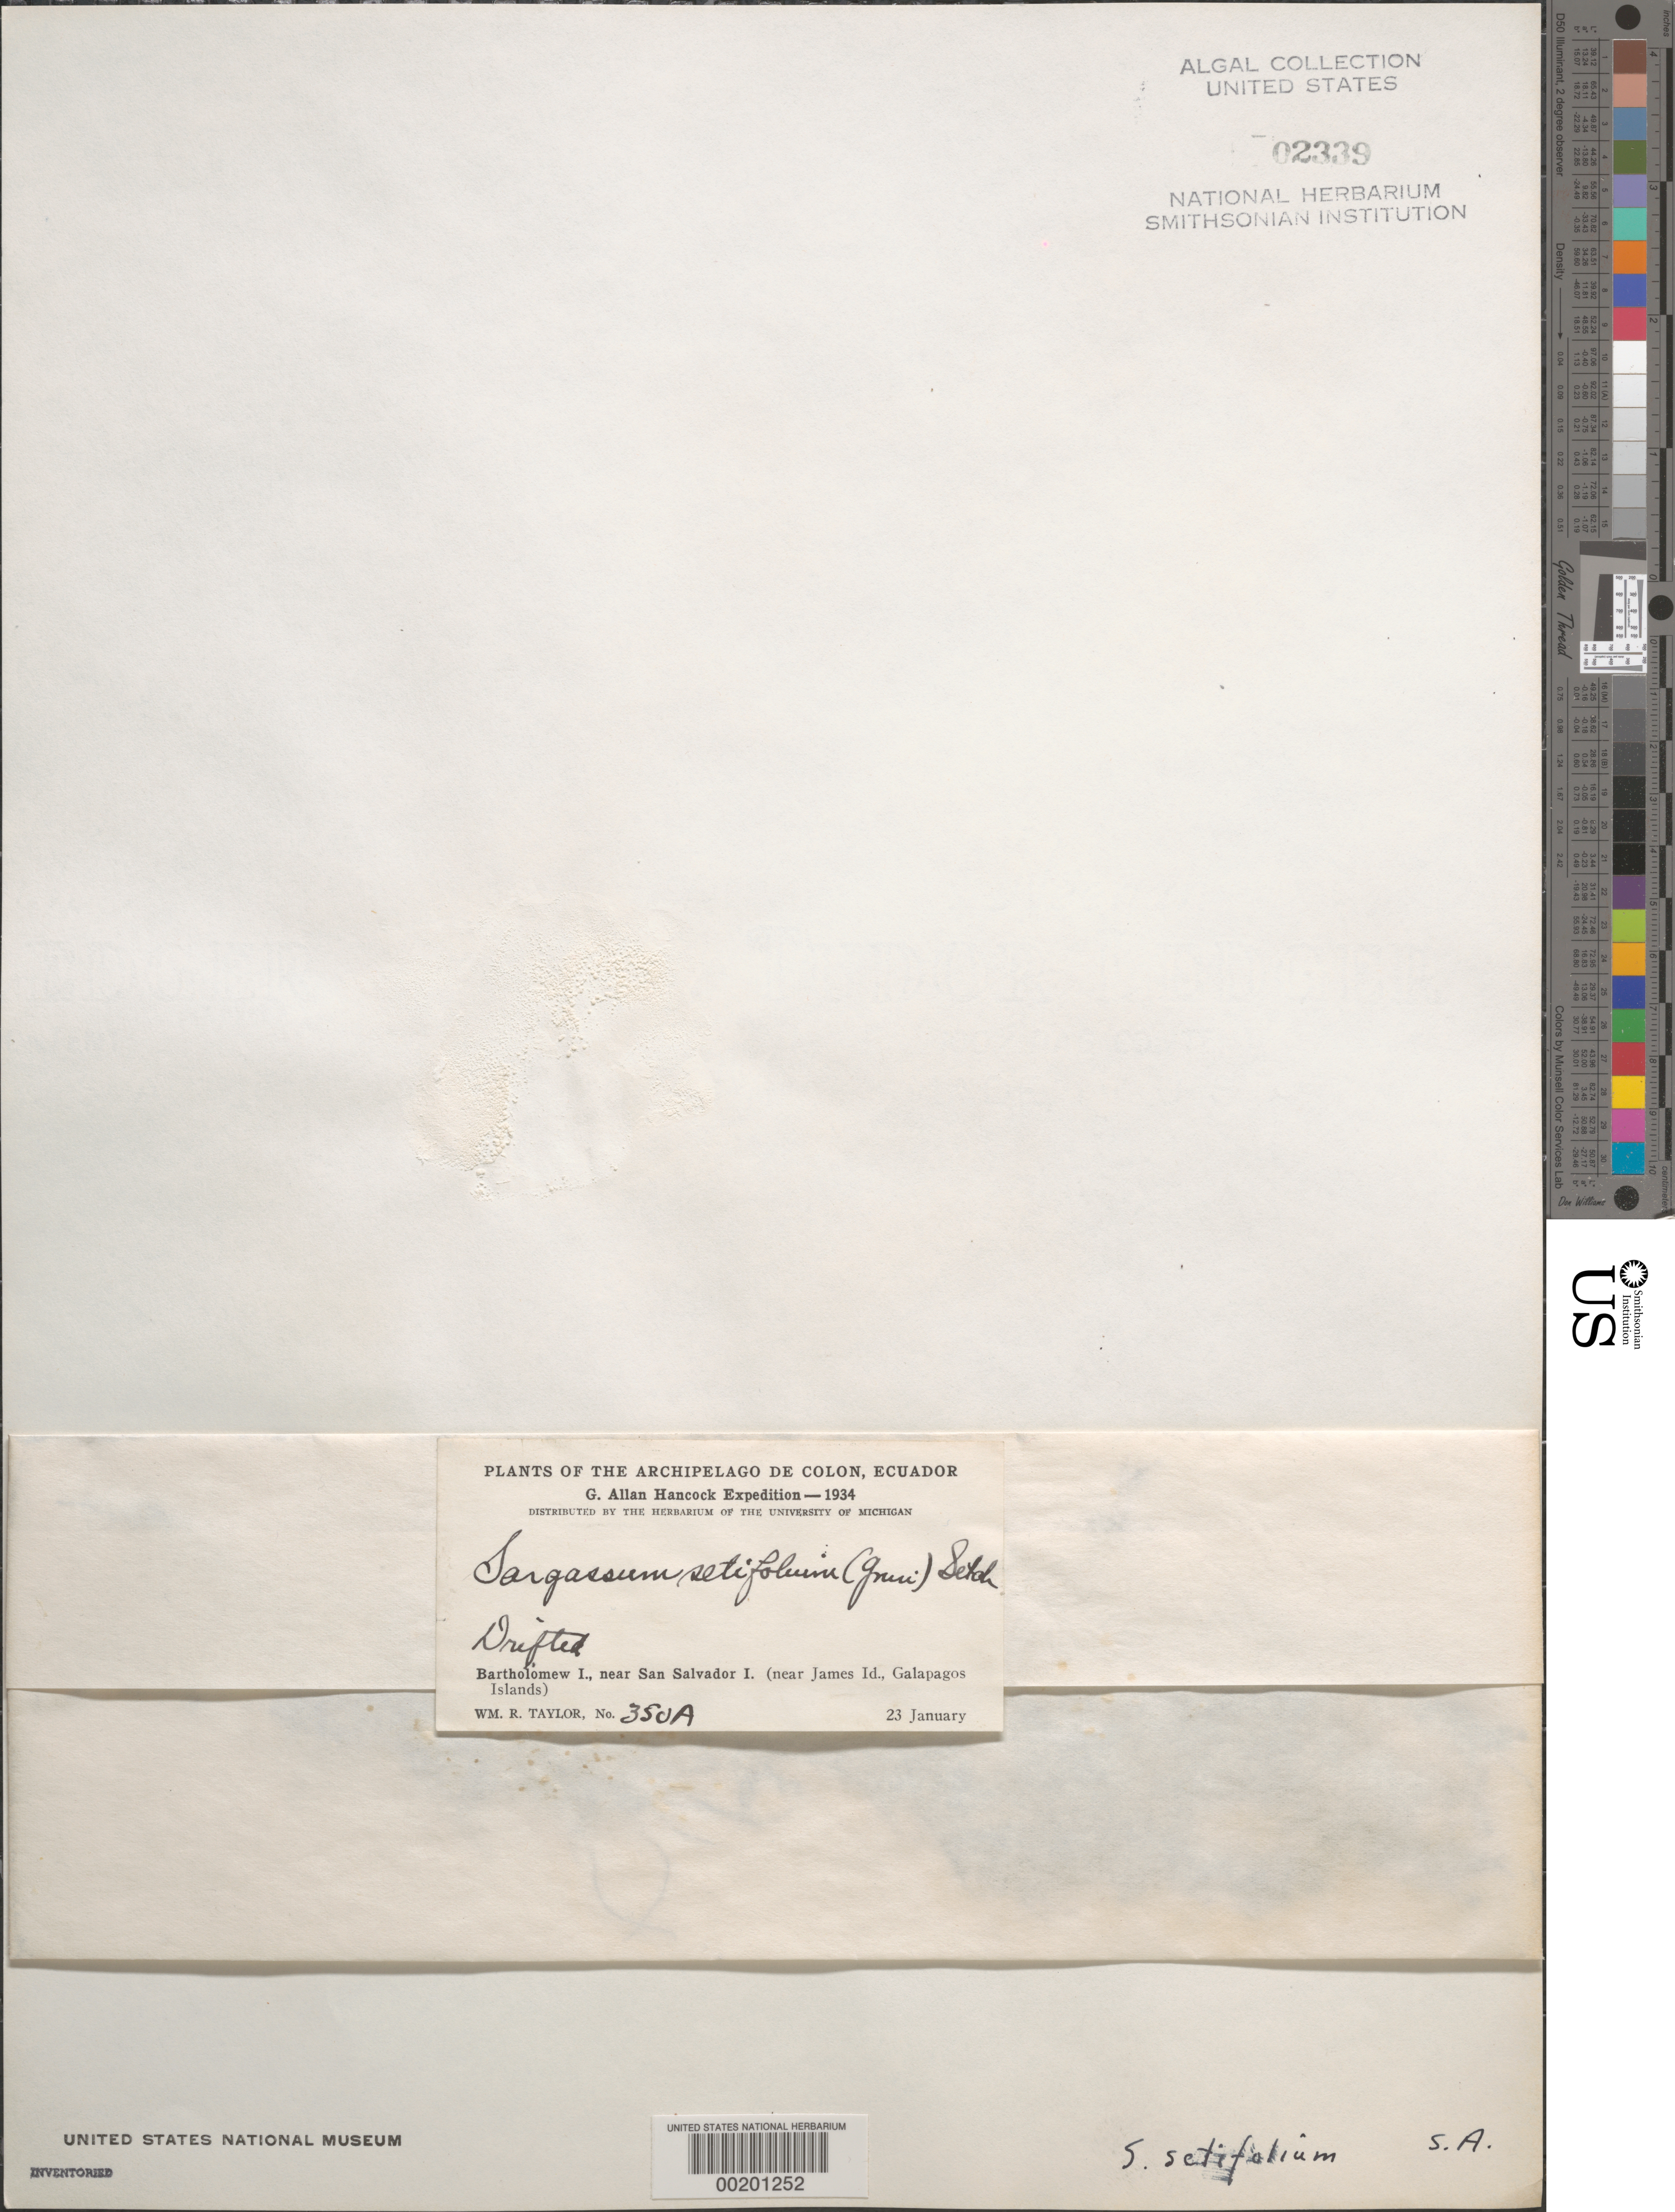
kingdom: Chromista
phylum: Ochrophyta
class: Phaeophyceae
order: Fucales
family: Sargassaceae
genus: Sargassum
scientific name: Sargassum setifolium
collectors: W. R. Taylor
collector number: WRT 34-350a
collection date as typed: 23 Jan 1934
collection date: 1934-01-23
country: Ecuador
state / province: Colón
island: Bartolomé [Bartholomew]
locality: Near Isla San Salvador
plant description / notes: G. Allan Hancock Expedition, 1934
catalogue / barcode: US 2339